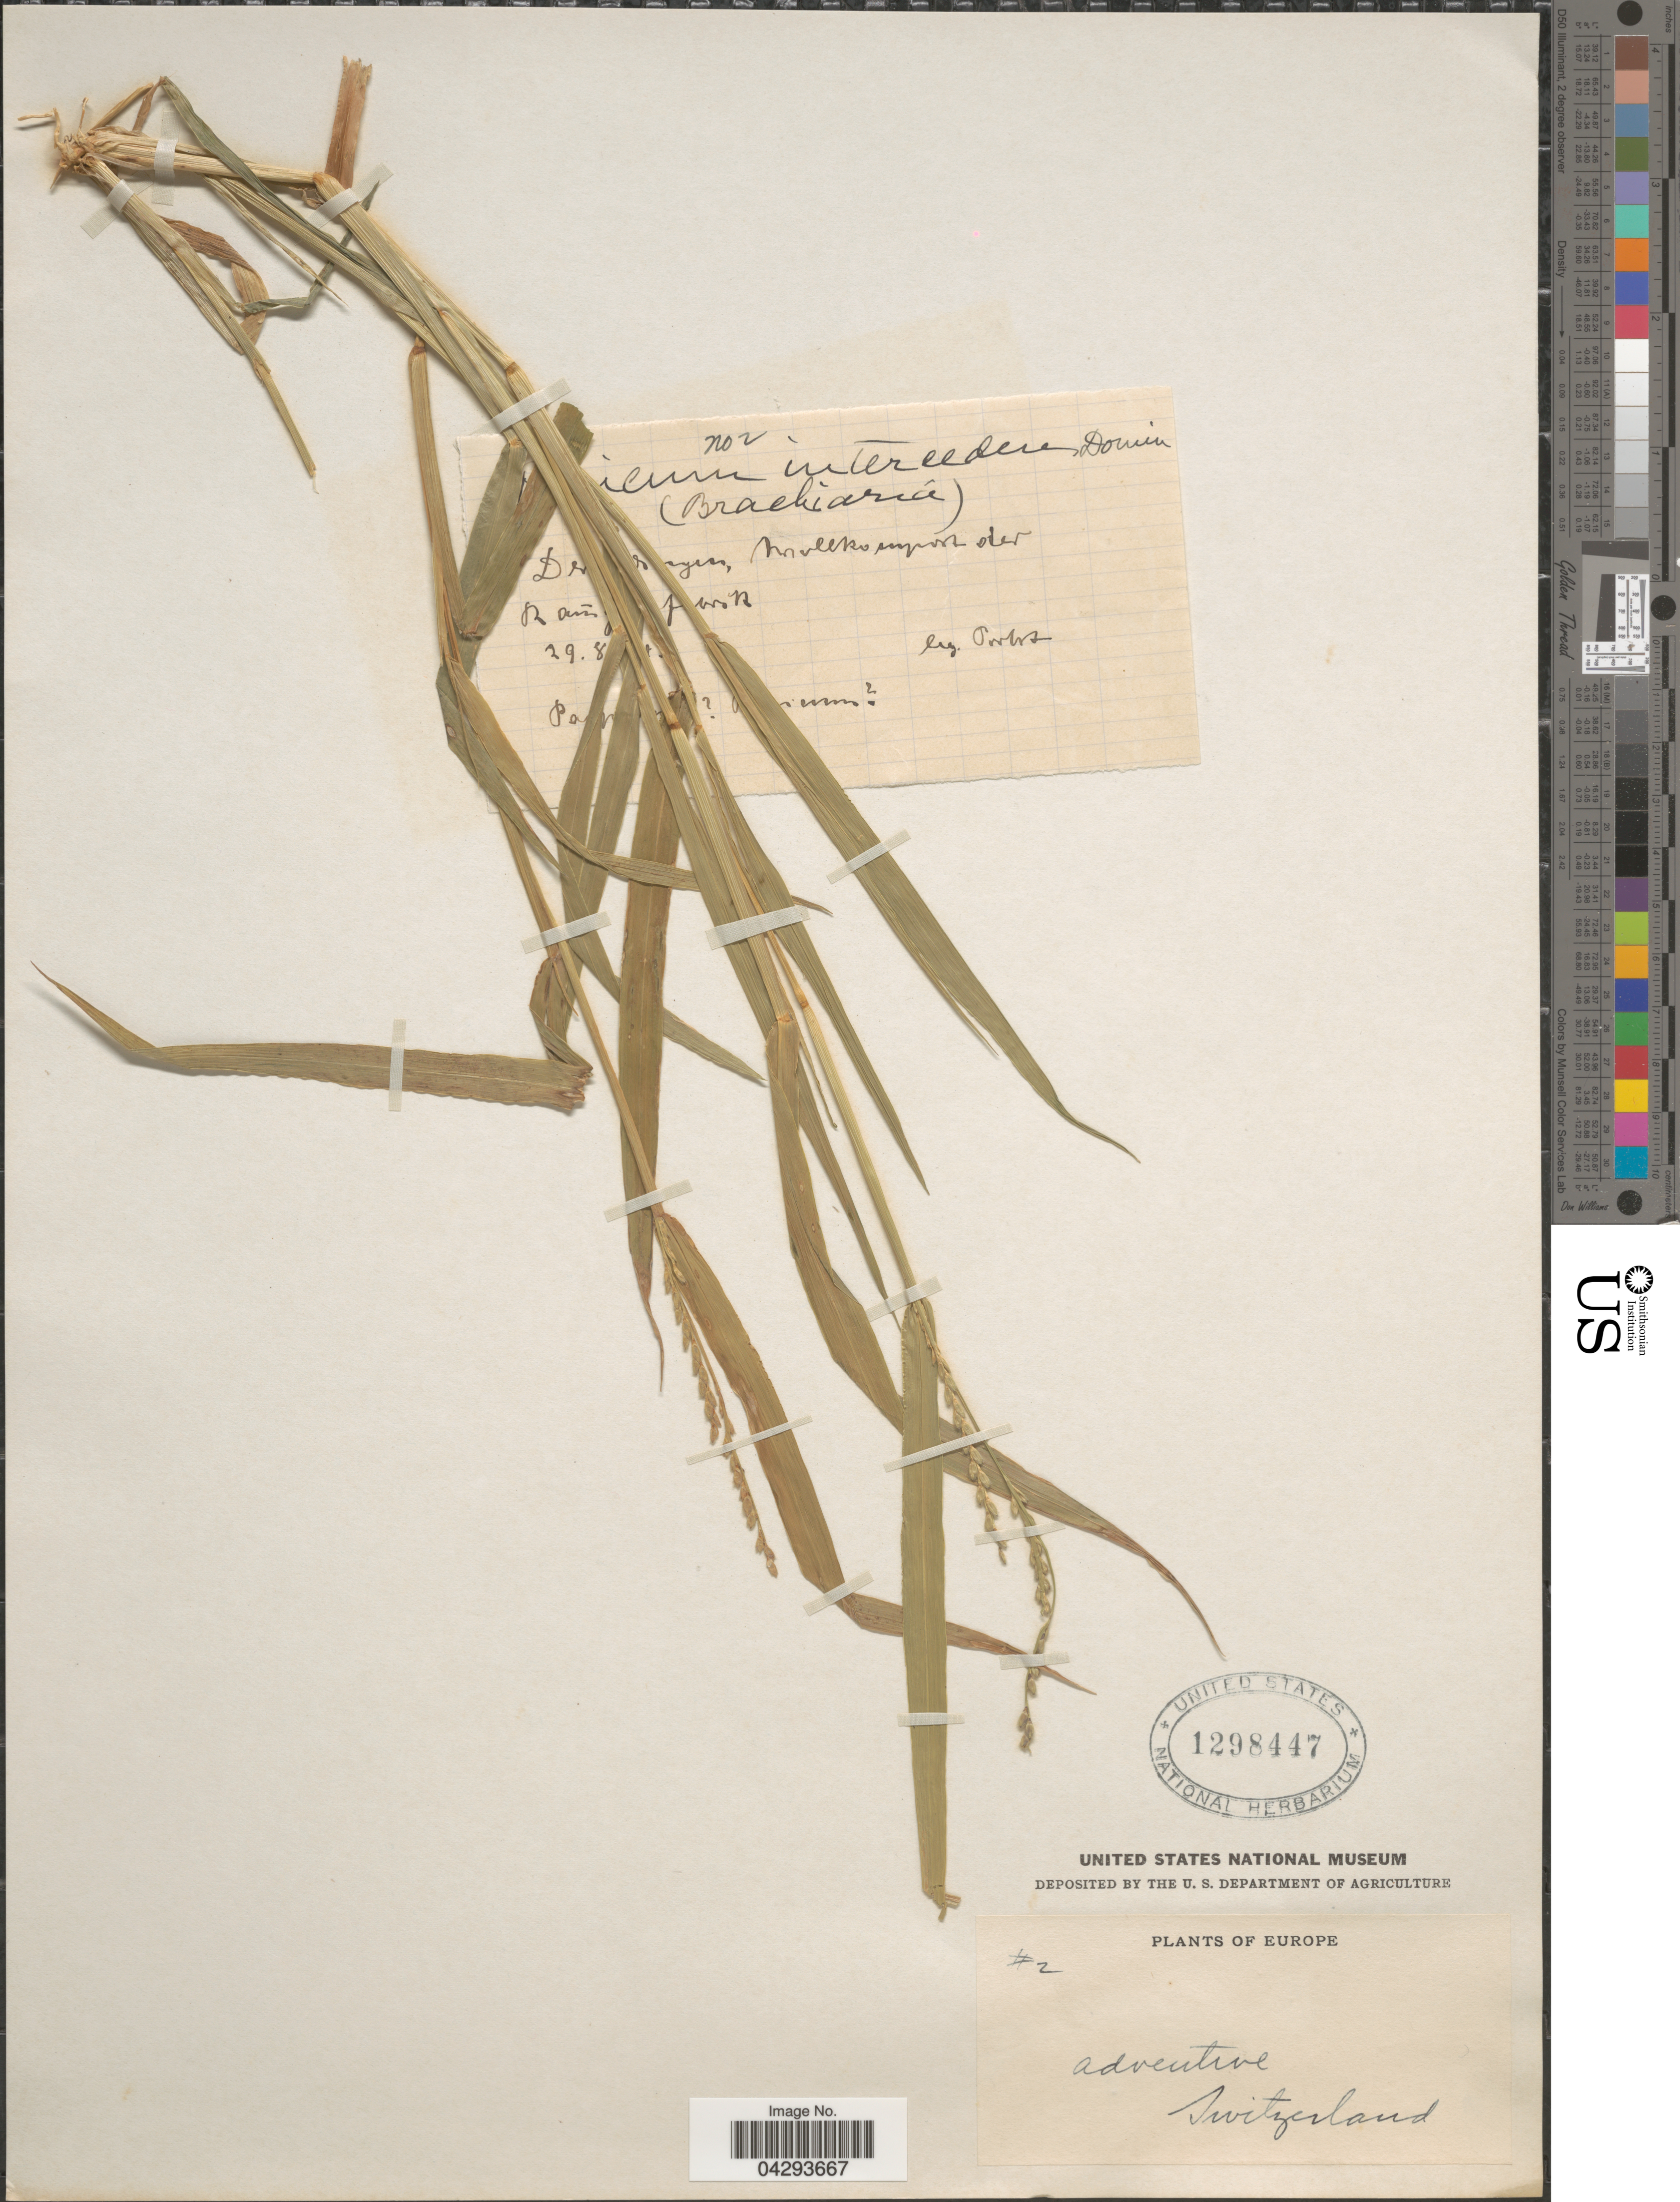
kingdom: Plantae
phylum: Tracheophyta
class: Liliopsida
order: Poales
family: Poaceae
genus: Urochloa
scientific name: Urochloa piligera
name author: (F. Muell. ex Benth.) R.D. Webster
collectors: -- Porter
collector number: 2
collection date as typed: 29.8.!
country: Switzerland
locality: Dr[illegible text]yen, Mullkouyrost[interpreted] der [illegible text]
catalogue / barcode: US 1298447